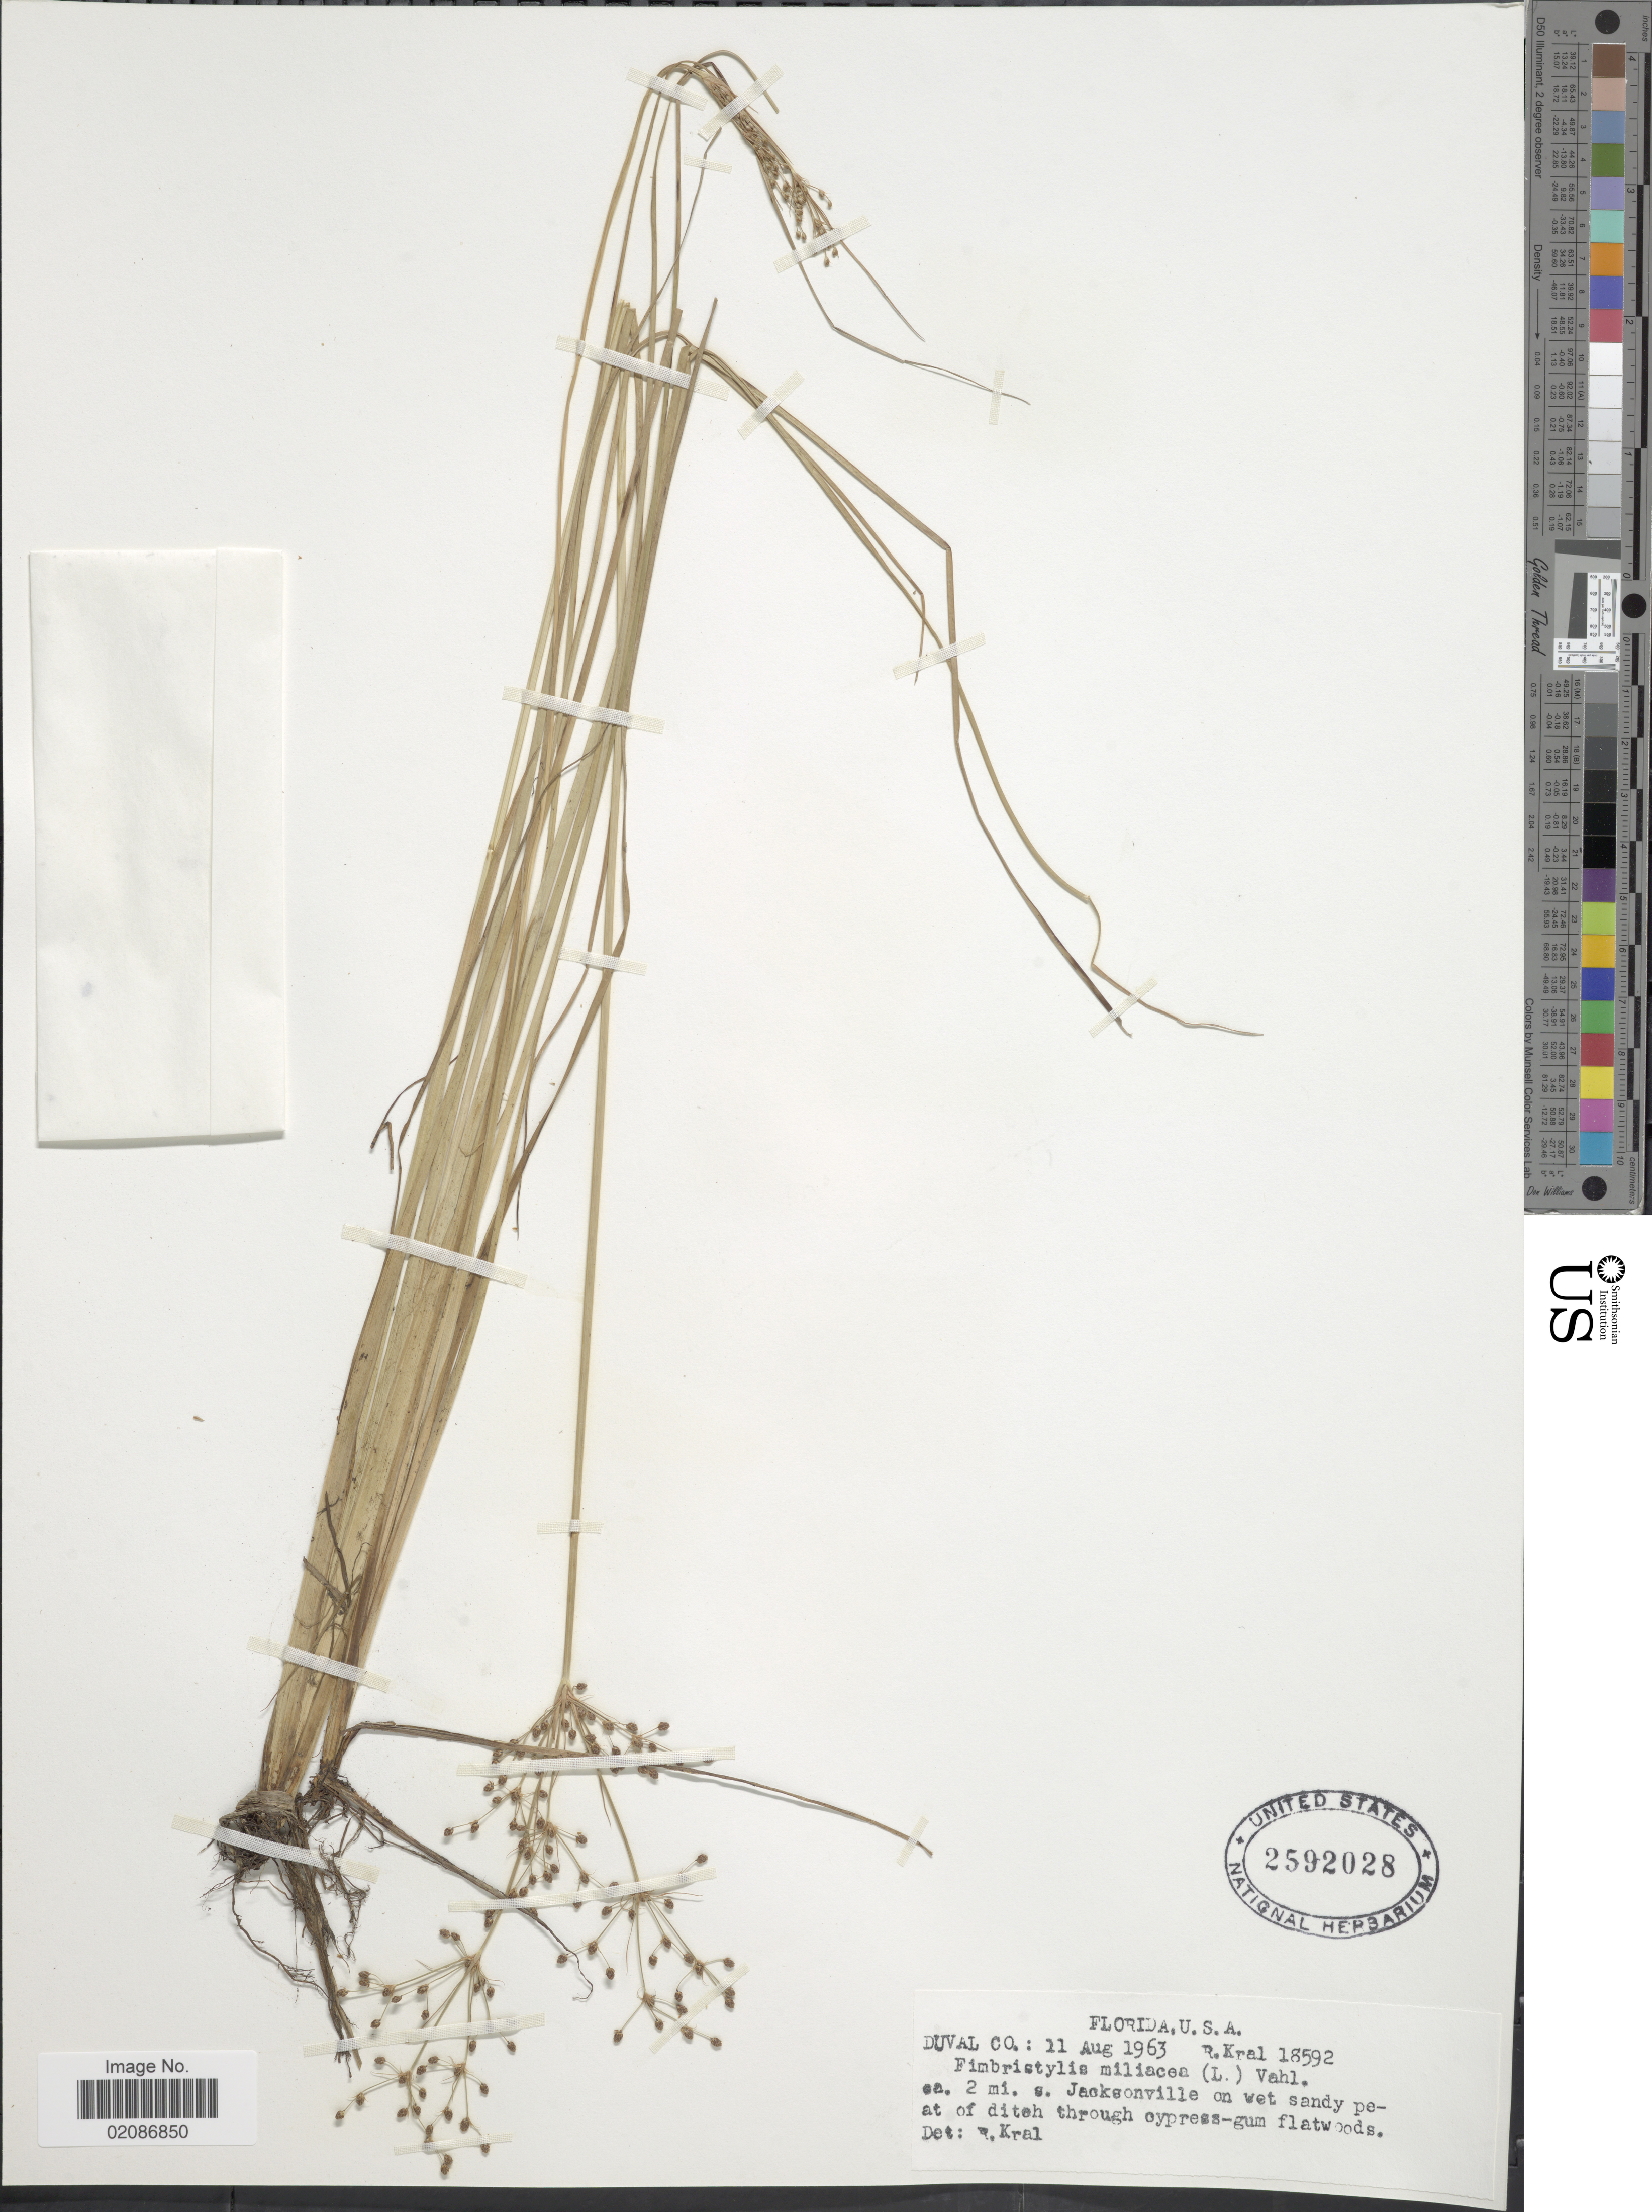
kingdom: Plantae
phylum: Tracheophyta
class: Liliopsida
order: Poales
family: Cyperaceae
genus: Fimbristylis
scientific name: Fimbristylis littoralis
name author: Gaudich.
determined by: Strong, M. T., (US), Smithsonian Institution - National Museum of Natural History (UNITED STATES)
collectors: R. Kral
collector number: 18592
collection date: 1963-08-11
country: United States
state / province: Florida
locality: Duval Co.: ca. 2 mi. s Jacksonville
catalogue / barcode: US 2592028